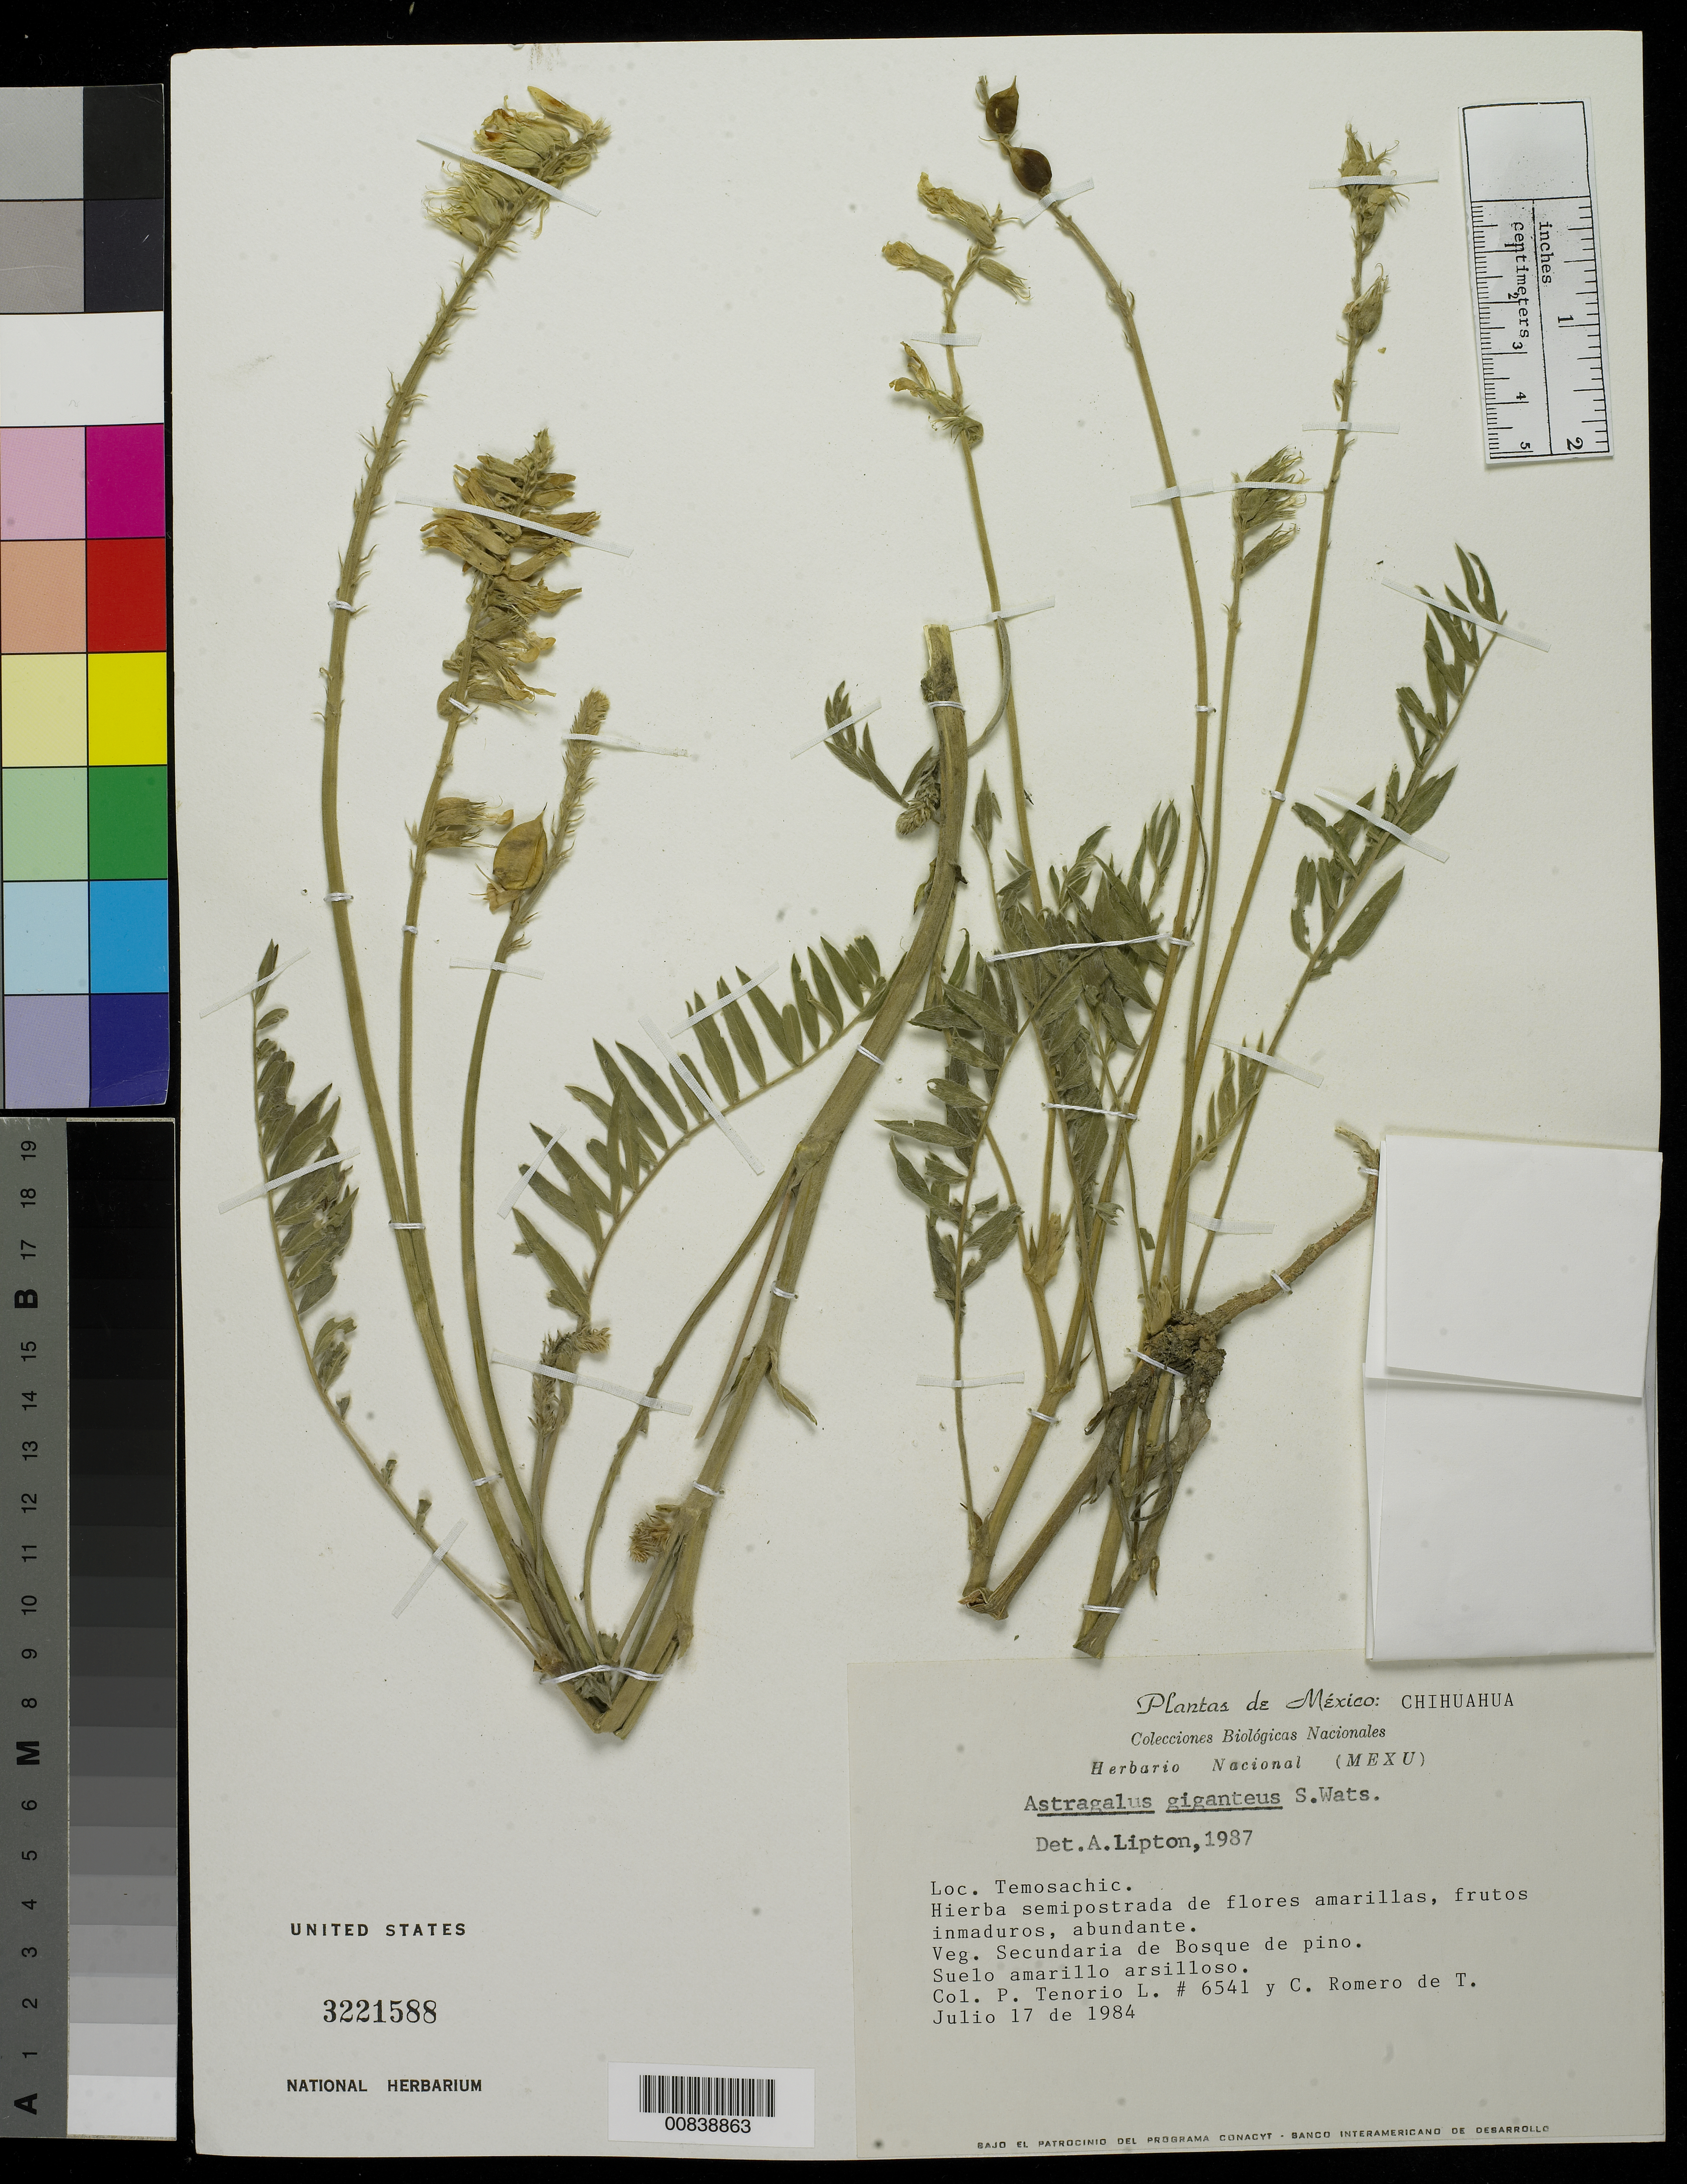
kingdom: Plantae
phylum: Tracheophyta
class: Magnoliopsida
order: Fabales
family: Fabaceae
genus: Astragalus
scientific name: Astragalus giganteus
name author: S. Watson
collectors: P. Tenorio L. & C. Romero de T.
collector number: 6541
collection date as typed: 17 Jul 1984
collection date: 1984-07-17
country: Mexico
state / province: Chihuahua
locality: Temosachic.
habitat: Veg. secundaria de Bosque de Pino. Suelo amarillo arsilloso.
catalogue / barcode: US 3221588